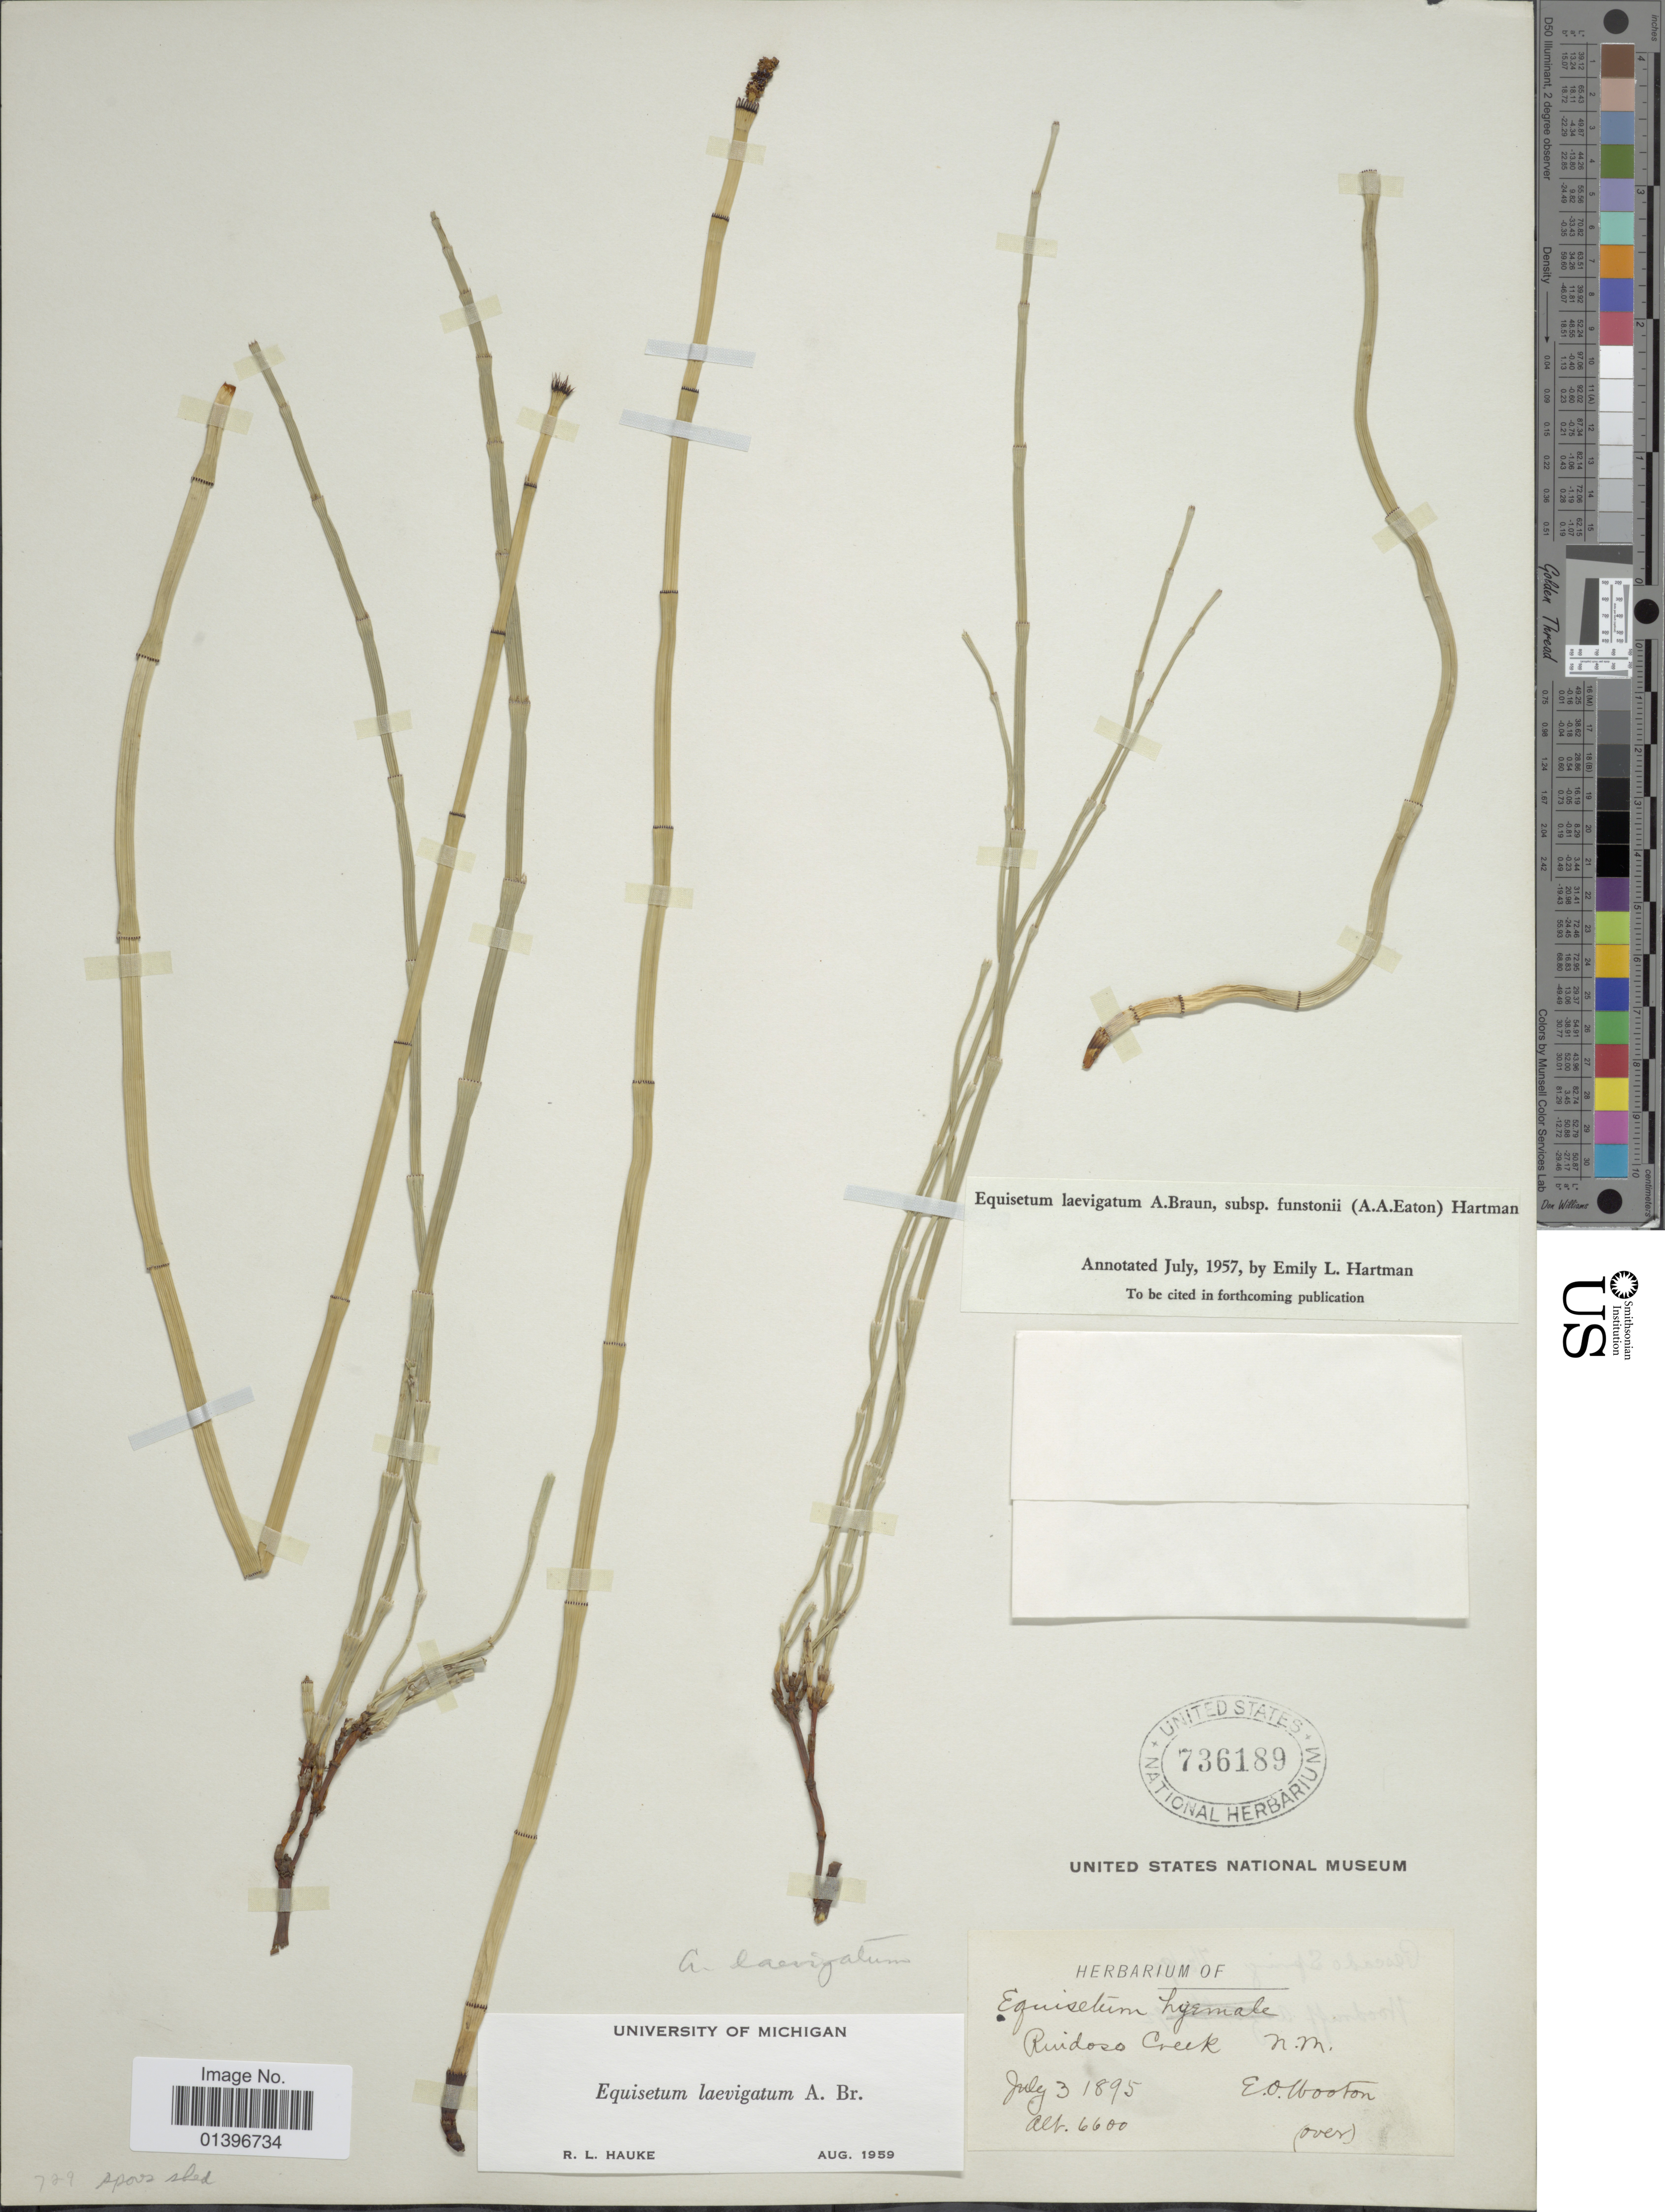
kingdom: Plantae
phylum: Tracheophyta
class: Polypodiopsida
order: Equisetales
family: Equisetaceae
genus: Equisetum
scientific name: Equisetum laevigatum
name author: A. Braun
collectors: E. O. Wooton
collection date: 1895-07-03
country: United States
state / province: New Mexico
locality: Ruidoso Creek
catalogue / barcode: US 736189